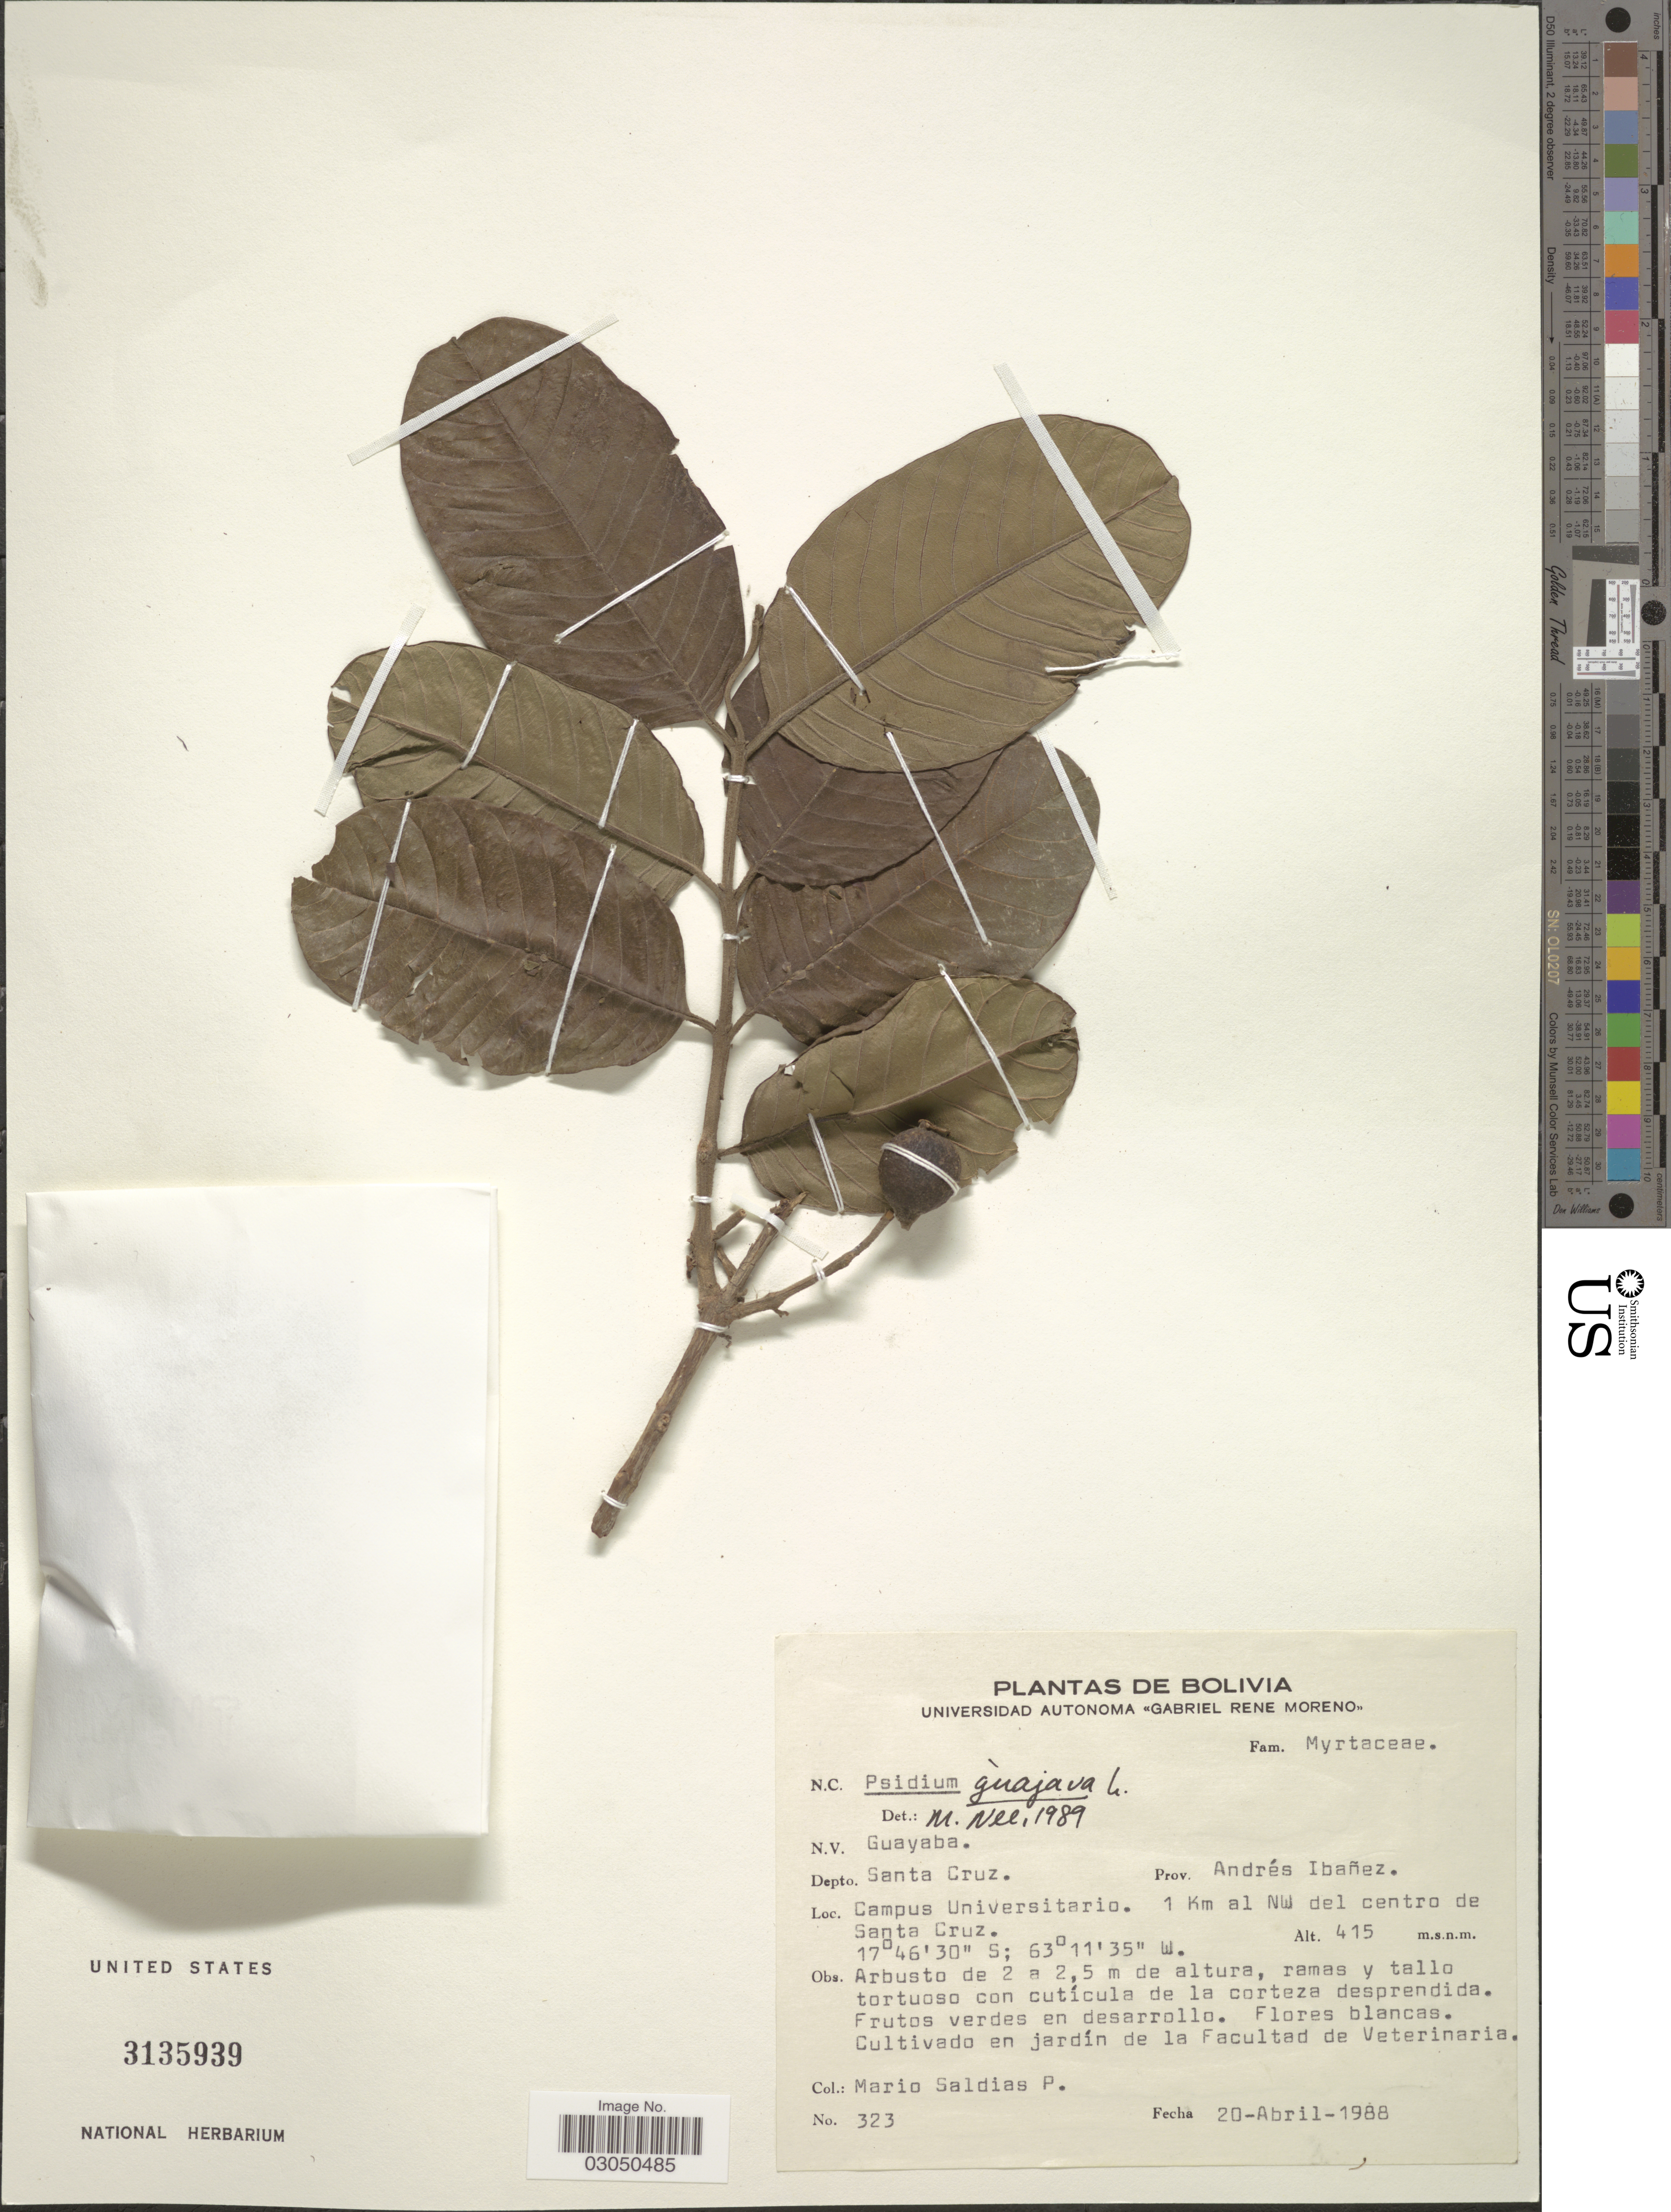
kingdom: Plantae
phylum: Tracheophyta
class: Magnoliopsida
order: Myrtales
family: Myrtaceae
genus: Psidium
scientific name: Psidium guajava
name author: L.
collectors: M. Saldias Paz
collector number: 323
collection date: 1988-04-20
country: Bolivia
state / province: Santa Cruz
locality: Depto. Santa Cruz. Prov. Andrés Ibañez. Campus Universitario. 1 Km al NW del centro de Santa Cruz.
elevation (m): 415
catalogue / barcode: US 3135939